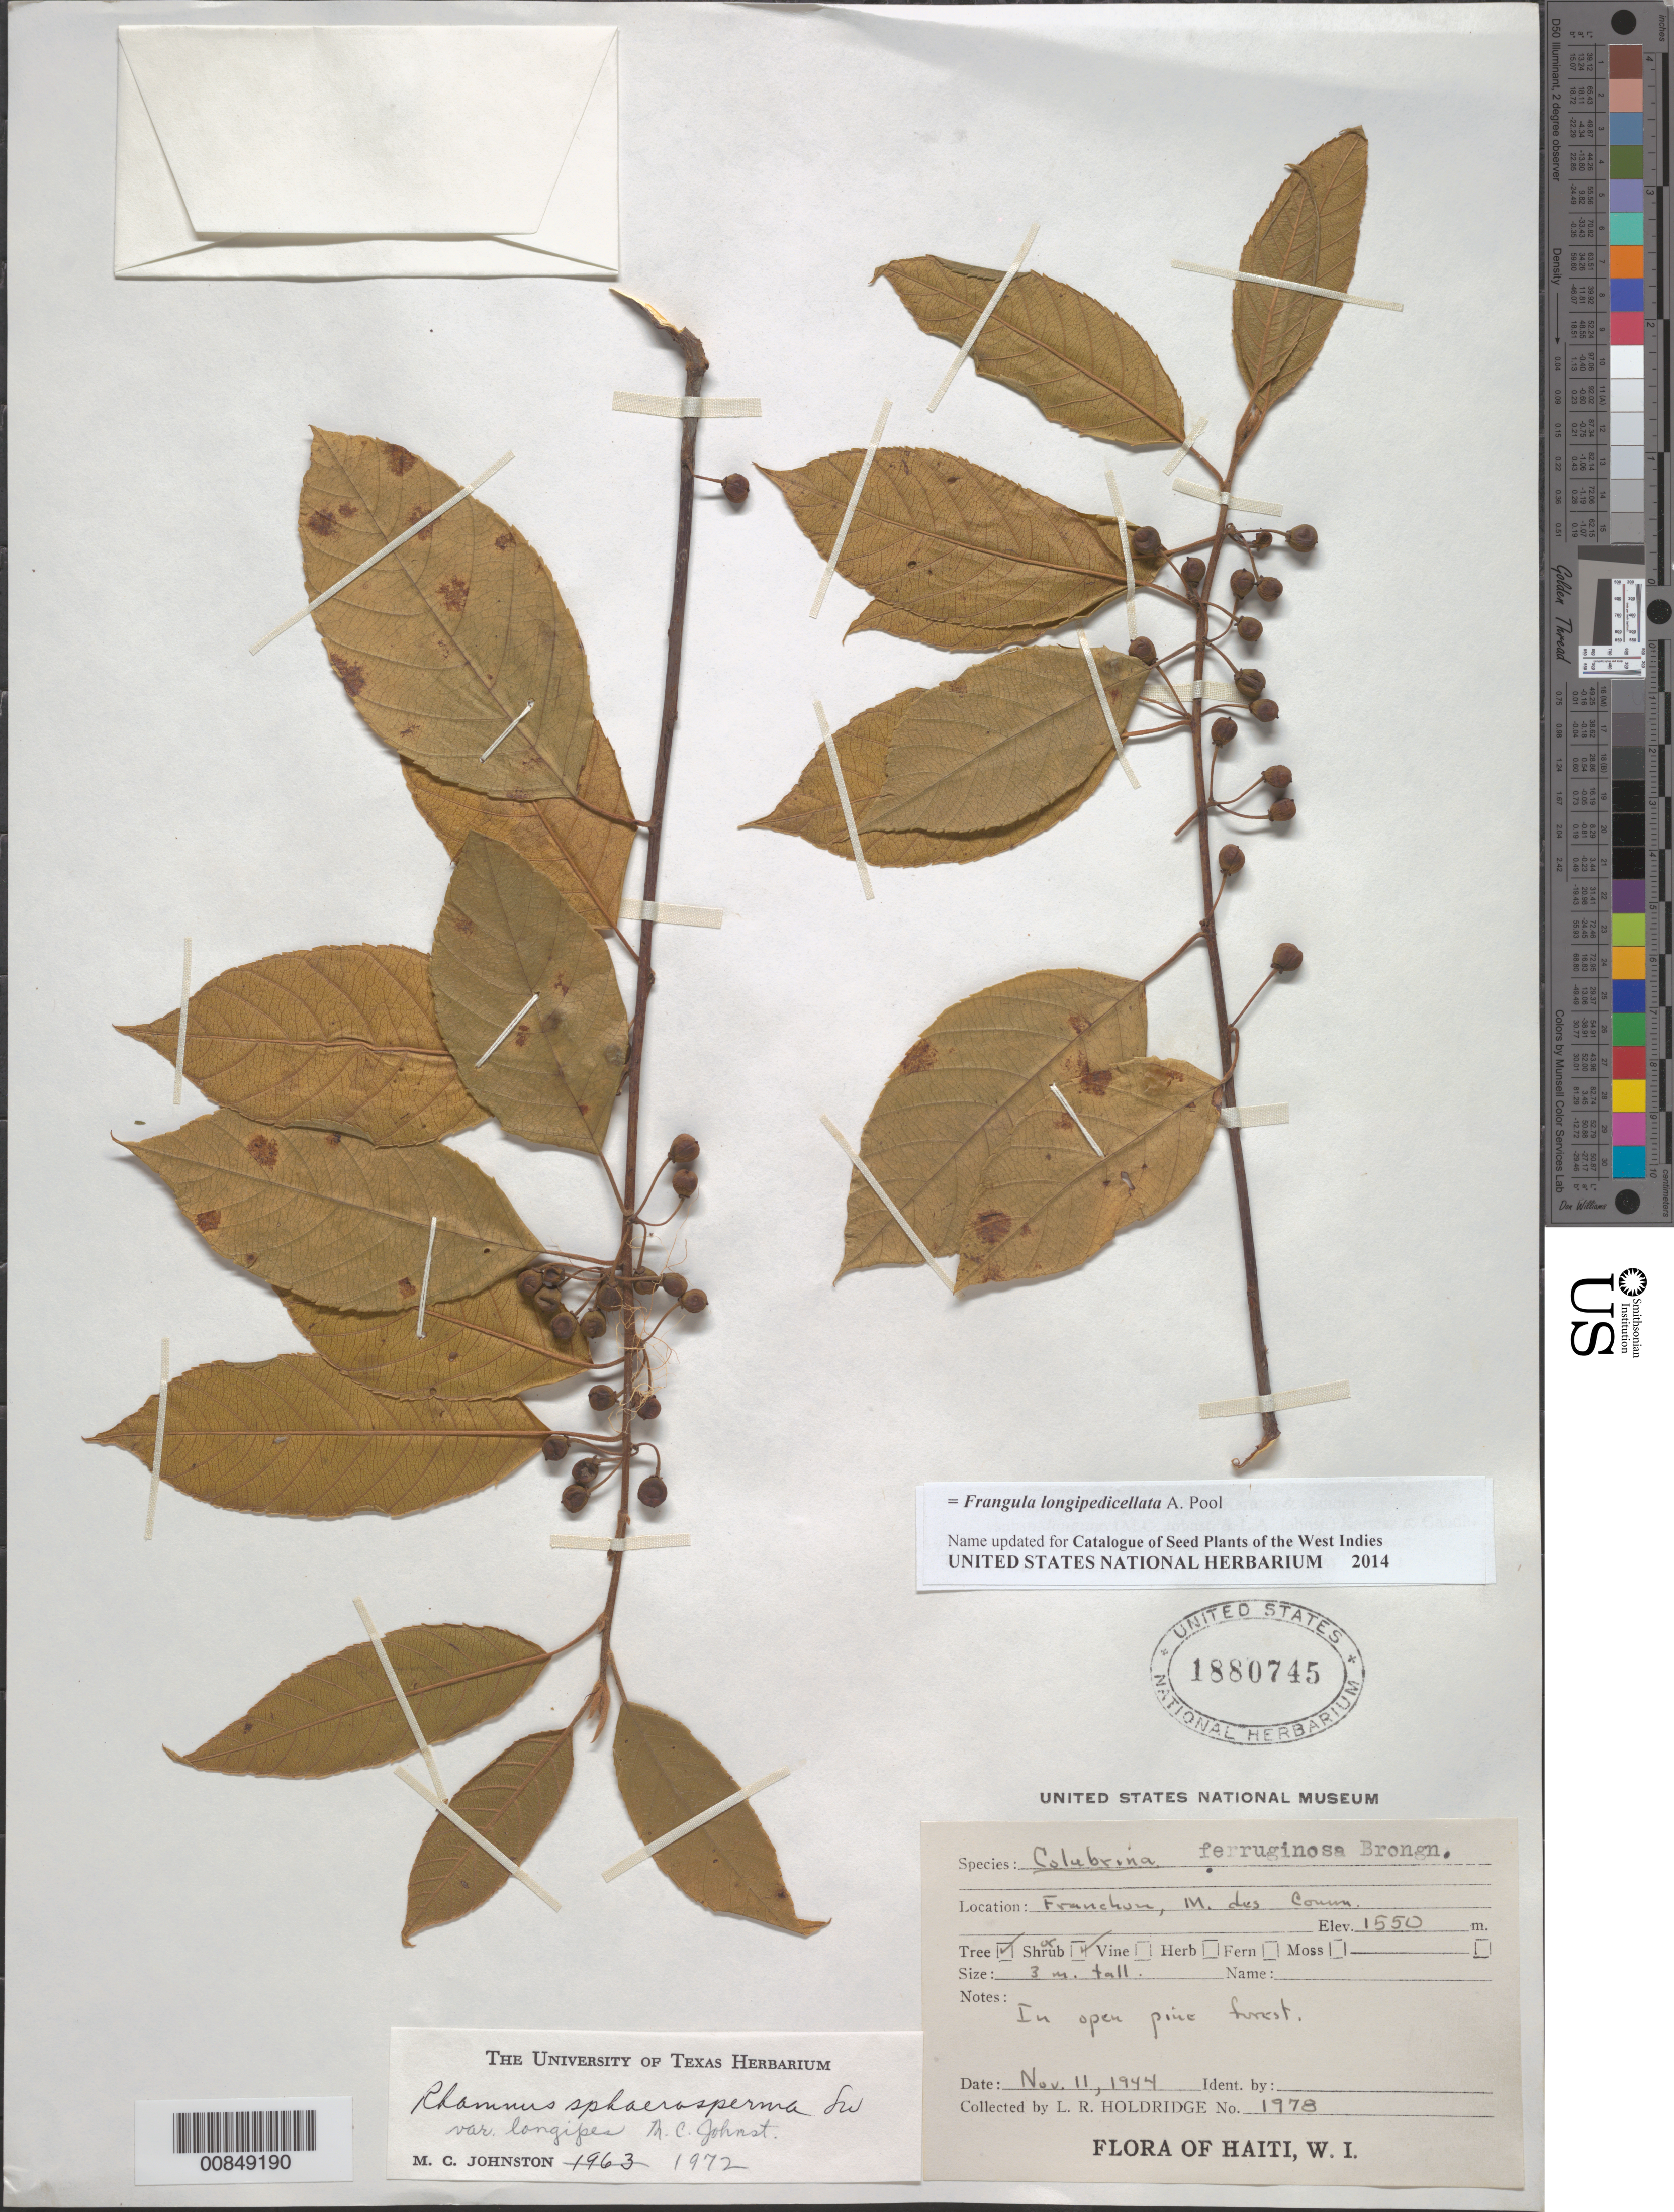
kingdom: Plantae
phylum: Tracheophyta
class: Magnoliopsida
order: Rosales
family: Rhamnaceae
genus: Frangula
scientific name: Frangula longipedicellata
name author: A. Pool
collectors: L. Holdridge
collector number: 1978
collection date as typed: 11 Nov 1944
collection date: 1944-11-11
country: Haiti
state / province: Ouest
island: Hispaniola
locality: Franchun, Morne des Commissaires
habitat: In open pine forest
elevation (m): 1550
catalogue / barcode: US 1880745